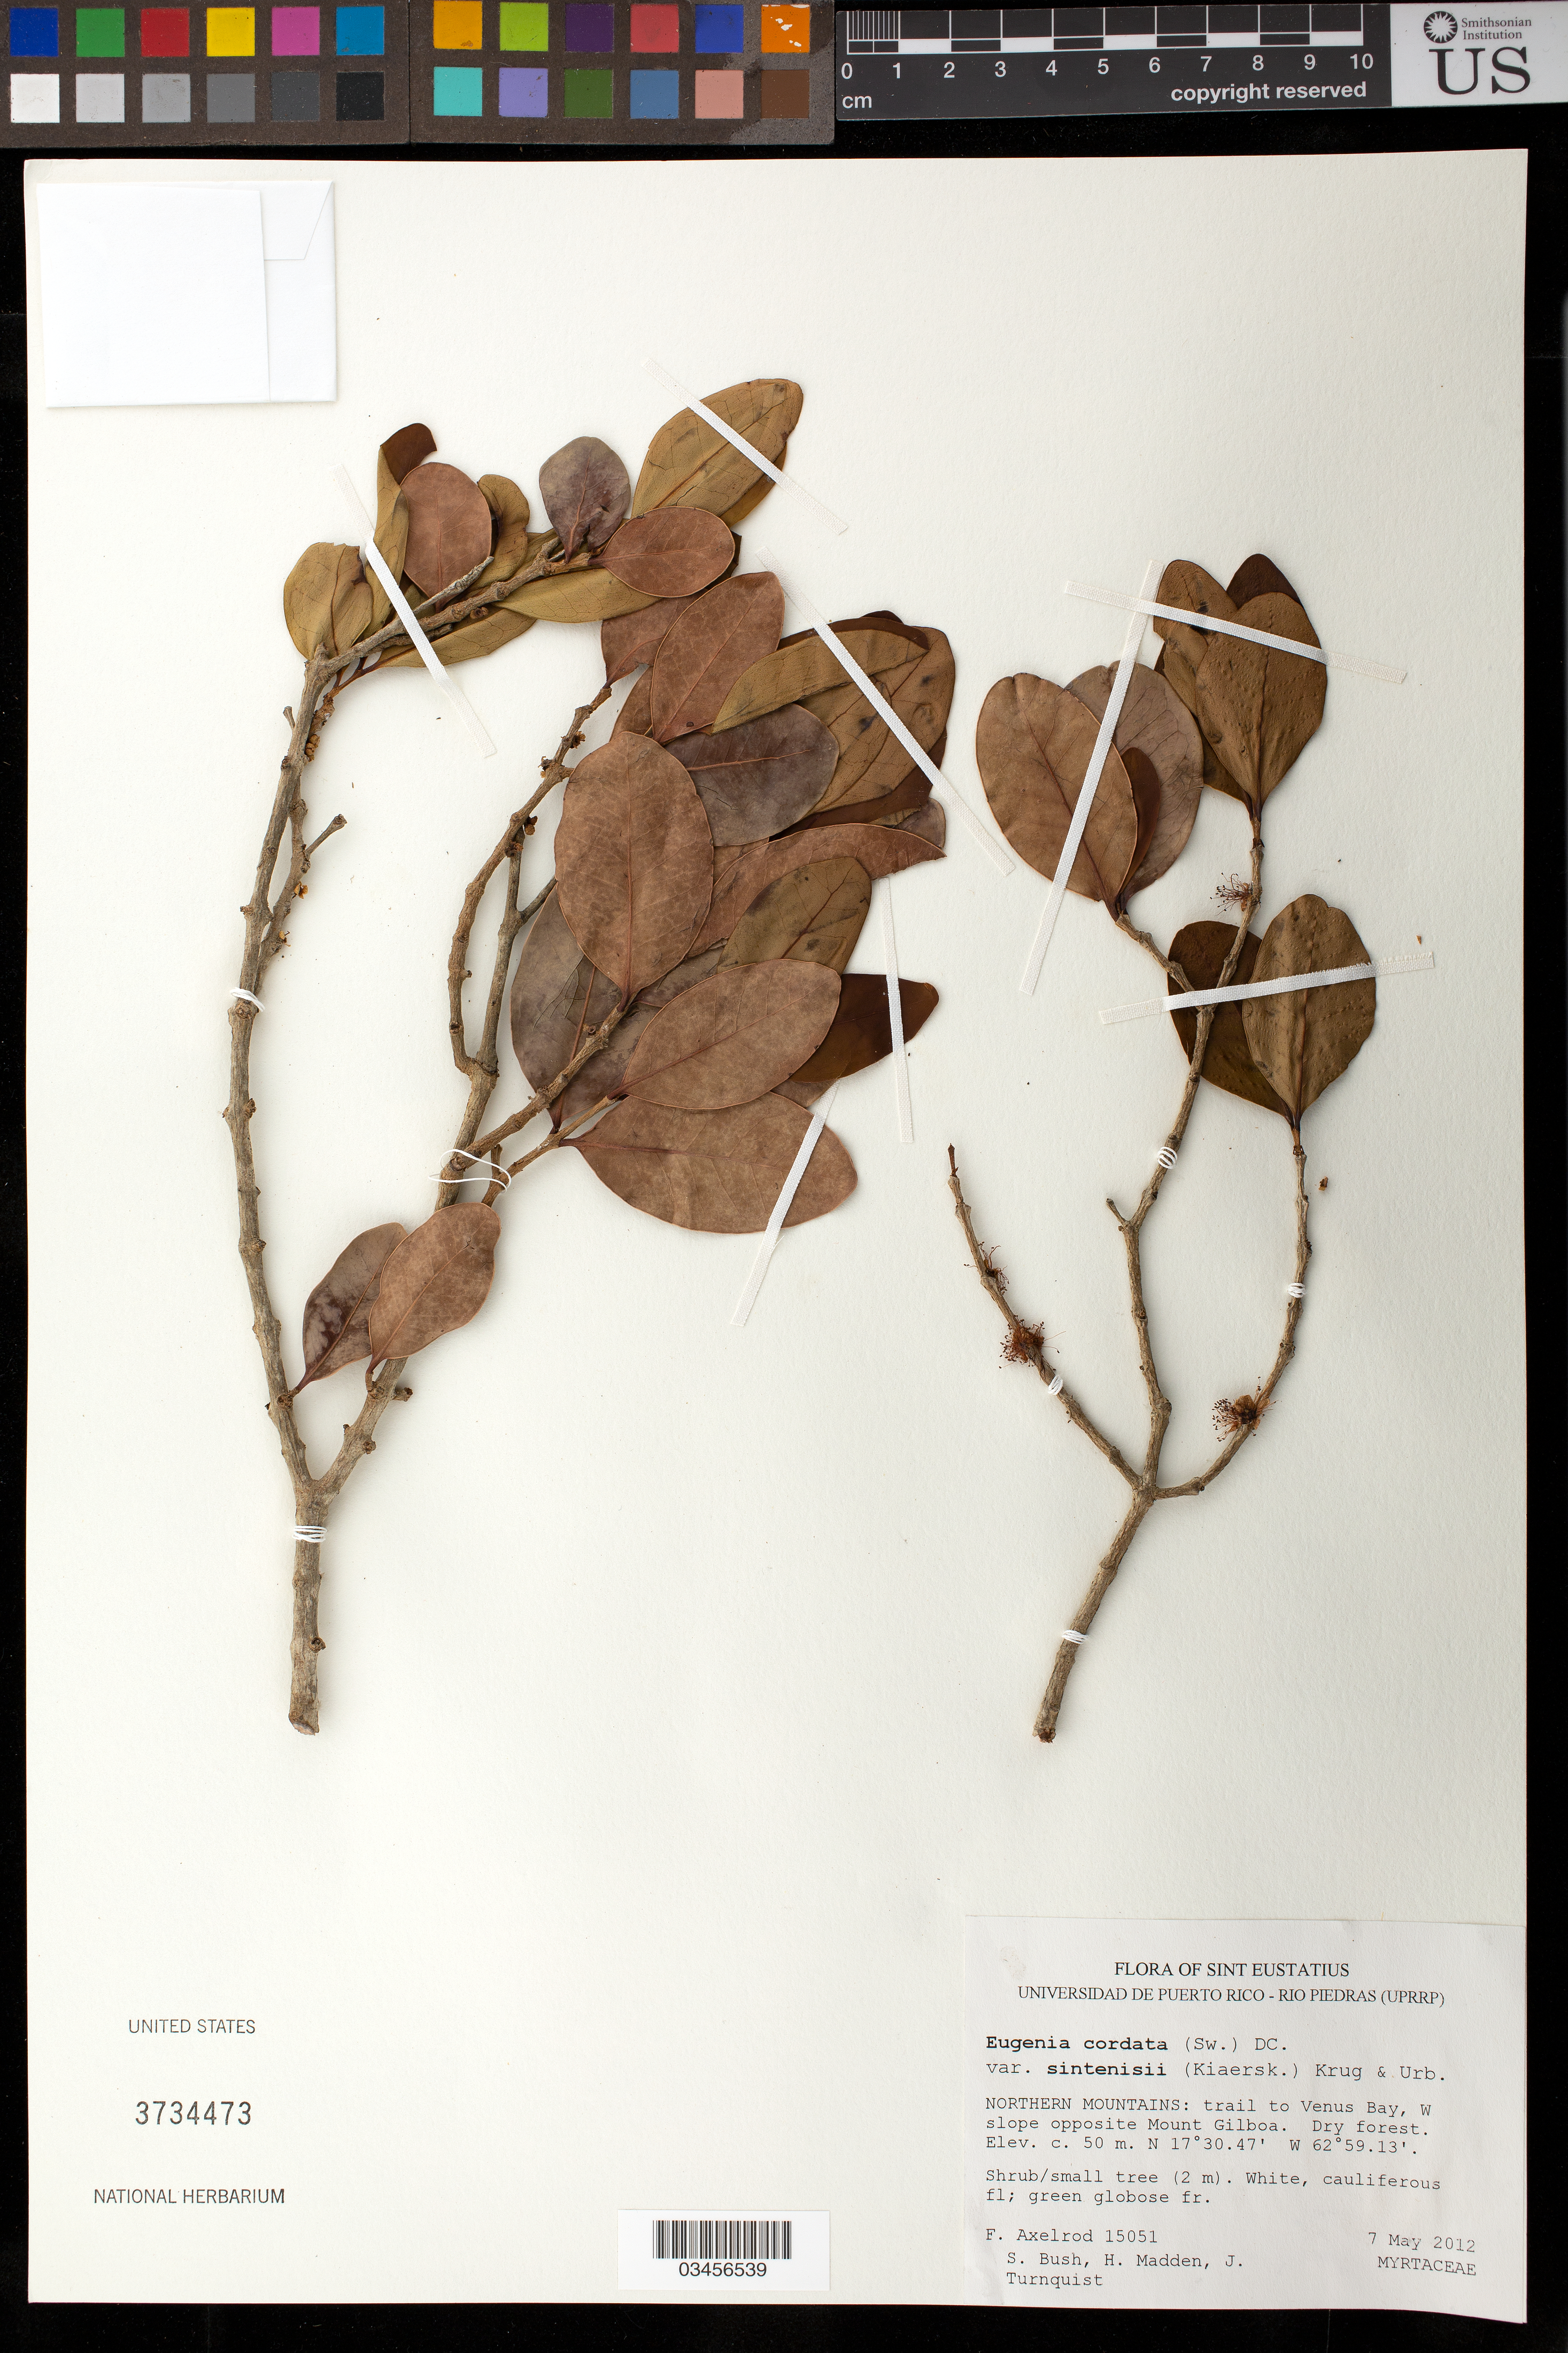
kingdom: Plantae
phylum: Tracheophyta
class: Magnoliopsida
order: Myrtales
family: Myrtaceae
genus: Eugenia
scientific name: Eugenia cordata var. sintenisii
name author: (Kiaersk.) Krug & Urb.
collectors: F. S. Axelrod, S. Bush, H. Madden & J. Turnquist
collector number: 15051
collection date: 2012-05-07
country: Netherlands Antilles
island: Sint Eustatius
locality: Northern Mountains: trail to Venus Bay, W slope opposite Gilbao Hill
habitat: Dry forest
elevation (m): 50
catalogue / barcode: US 3734473